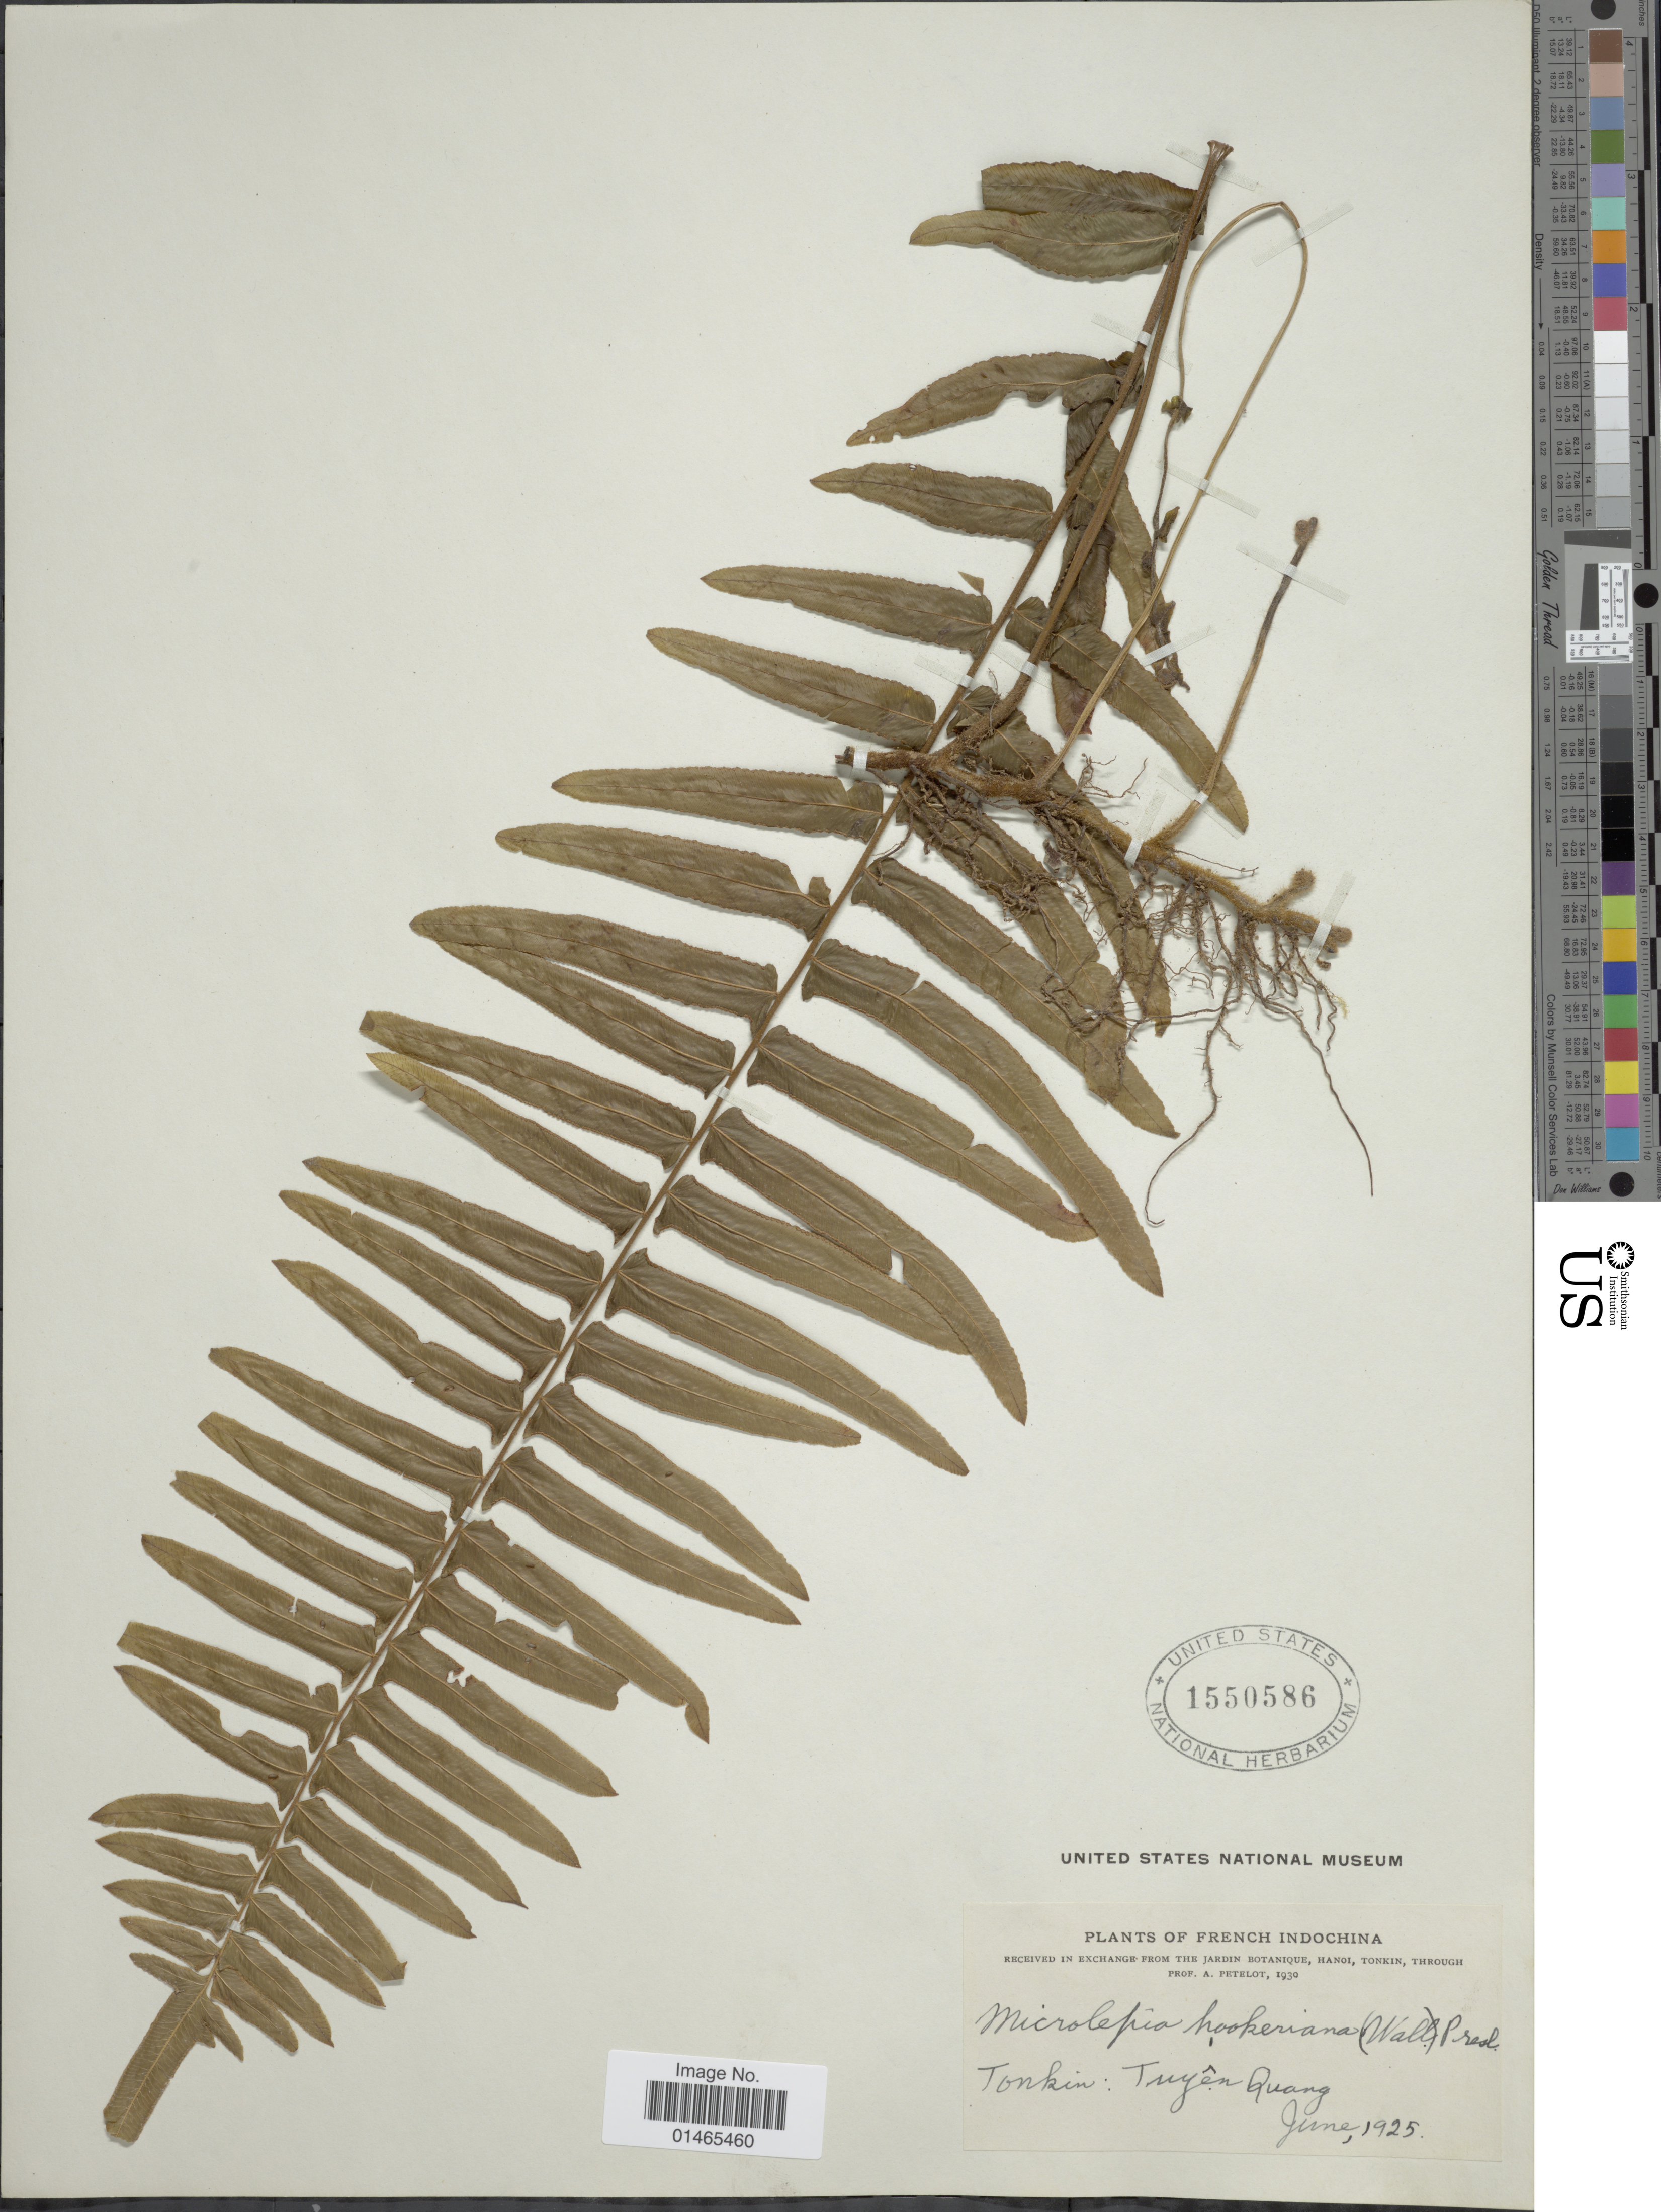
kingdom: Plantae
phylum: Tracheophyta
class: Polypodiopsida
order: Polypodiales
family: Dennstaedtiaceae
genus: Microlepia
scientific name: Microlepia hookeriana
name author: (Wall. ex Hook.) C. Presl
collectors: A. Petelot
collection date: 1925-06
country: Vietnam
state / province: Tuyen Quang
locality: Plants of French Indochina, Tonkin: Tuyen Quang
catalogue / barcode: US 1550586